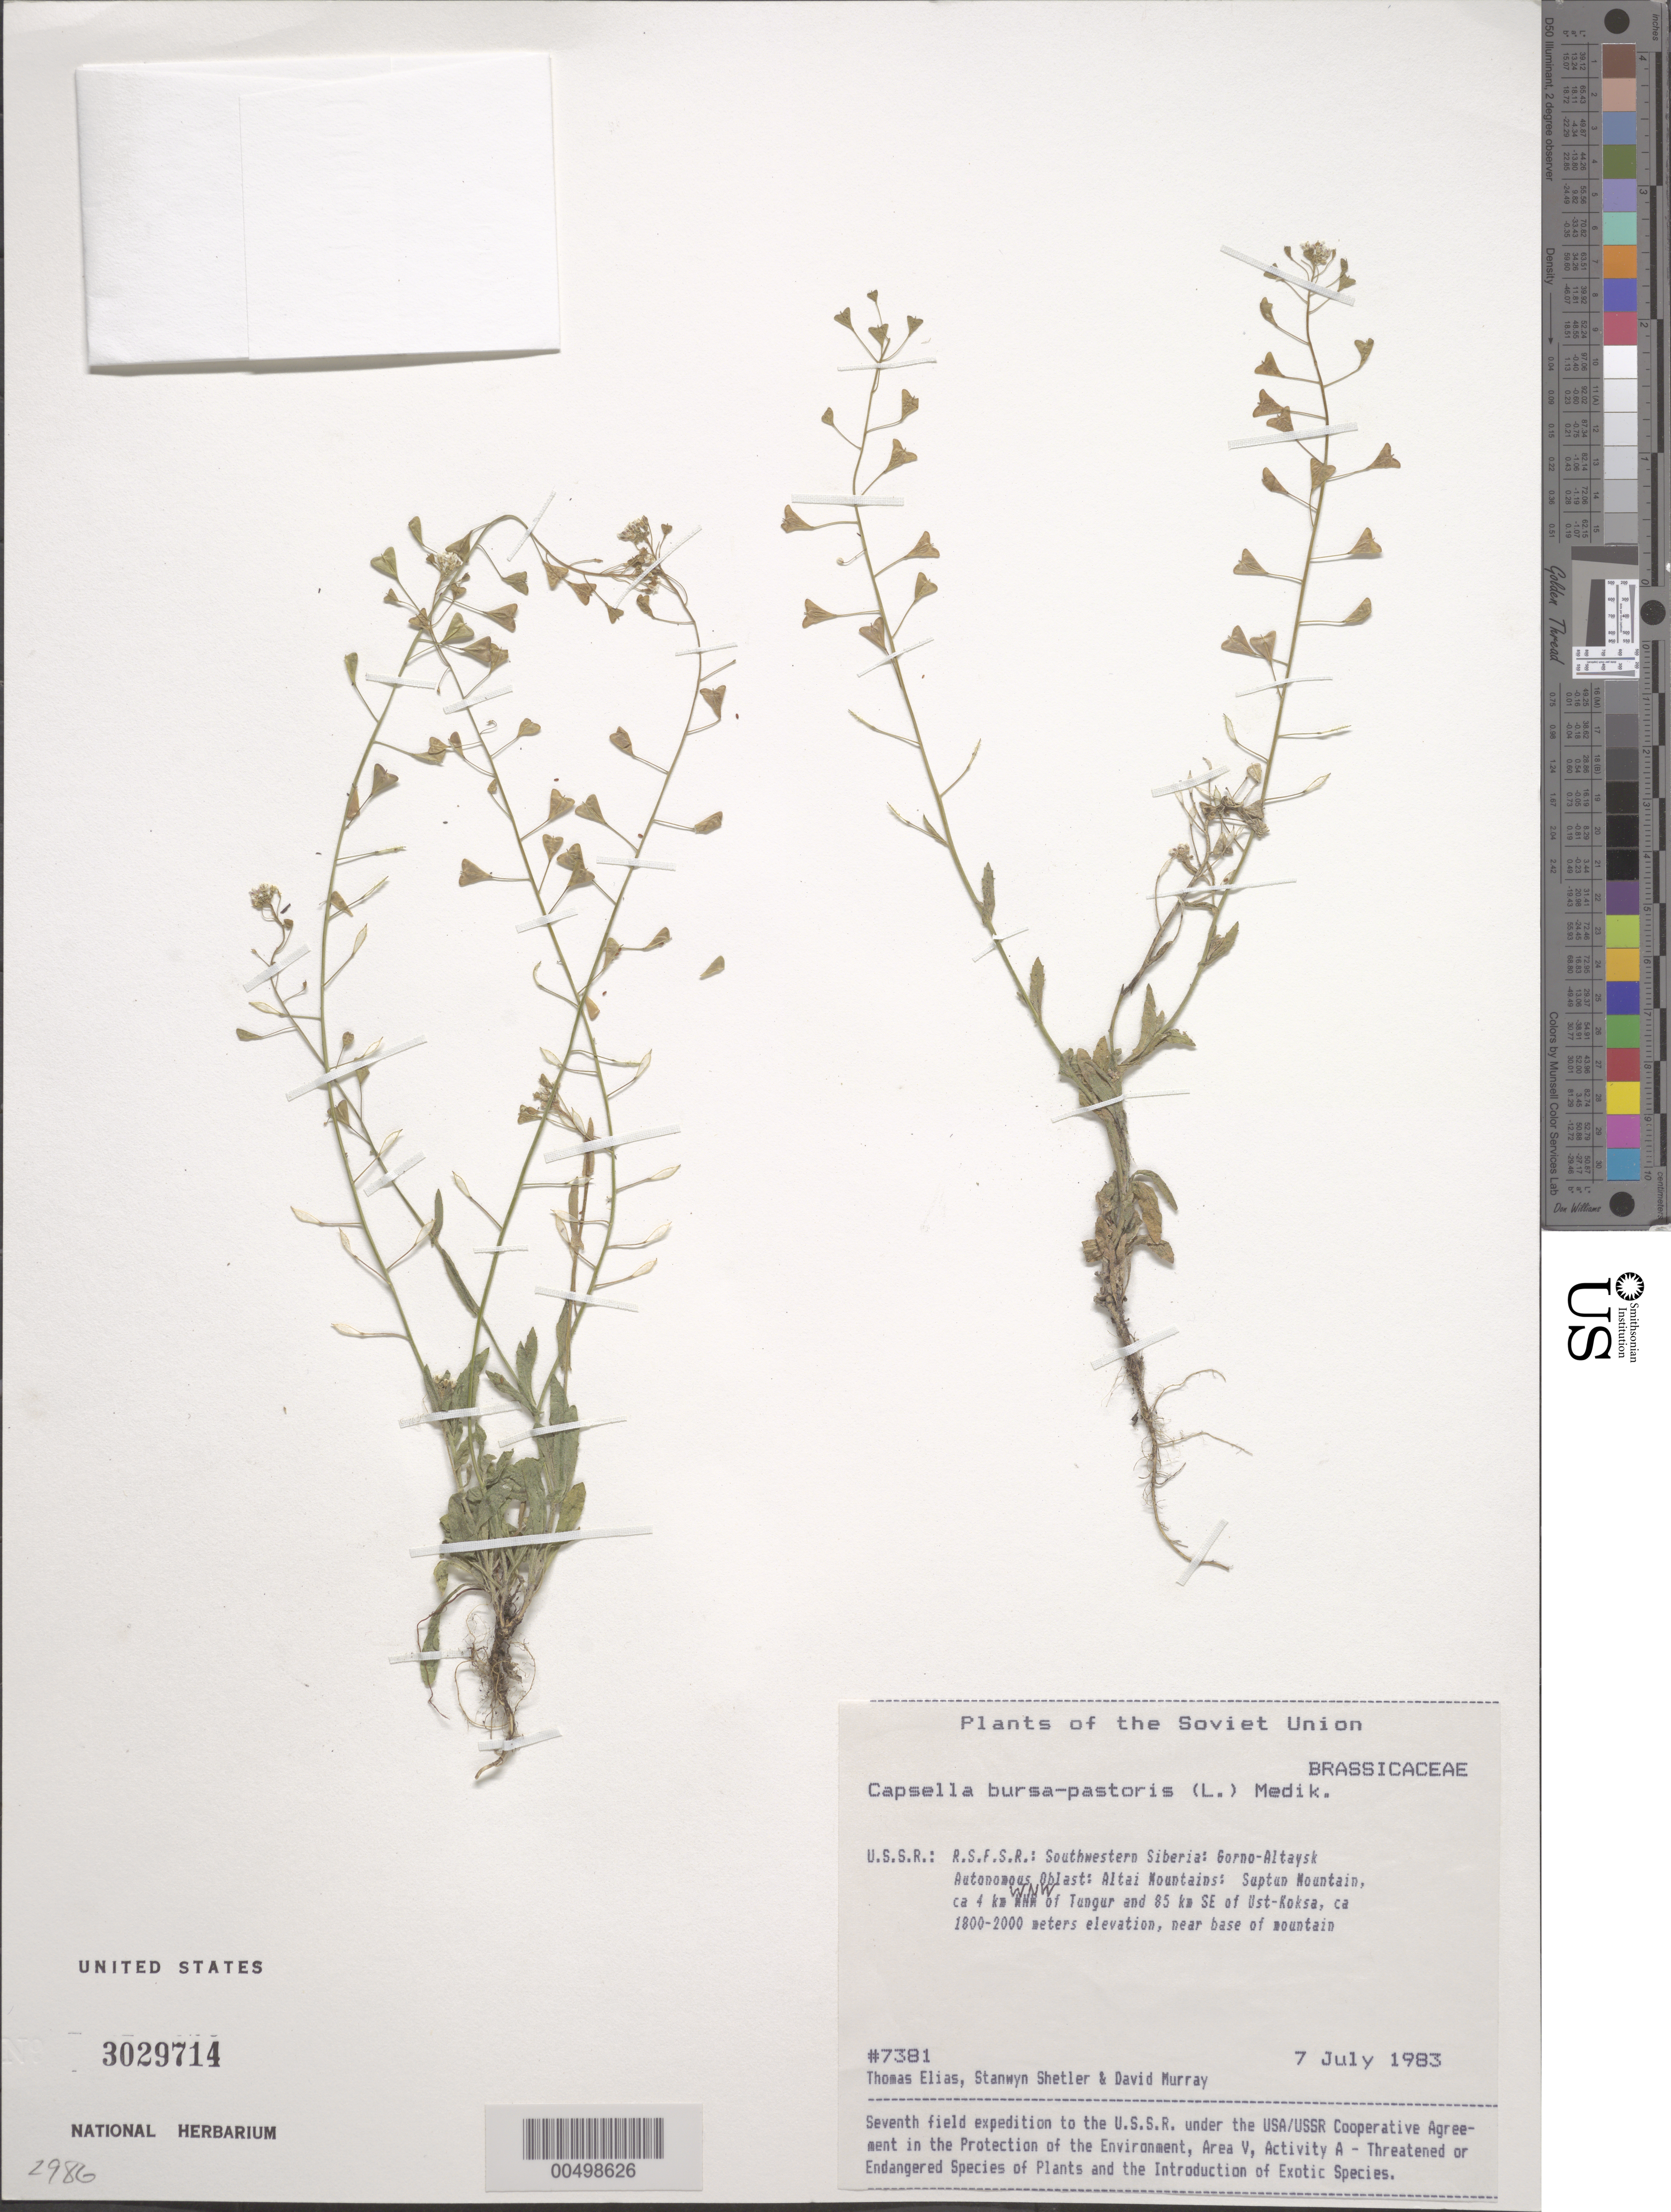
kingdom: Plantae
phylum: Tracheophyta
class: Magnoliopsida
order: Brassicales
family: Brassicaceae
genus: Capsella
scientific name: Capsella bursa-pastoris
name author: (L.) Medik.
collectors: T. Elias, S. Shetler & D. F. Murray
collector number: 7381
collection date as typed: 07 Jul 1983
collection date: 1983-07-07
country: Russian Federation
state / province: Altai Republic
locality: Altai Mountains, Suptun Mountain, ca. 4 km WNW of Tungur and 85 km SE of Ust-Koksa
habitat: near base of mountain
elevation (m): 1800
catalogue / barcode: US 3029714